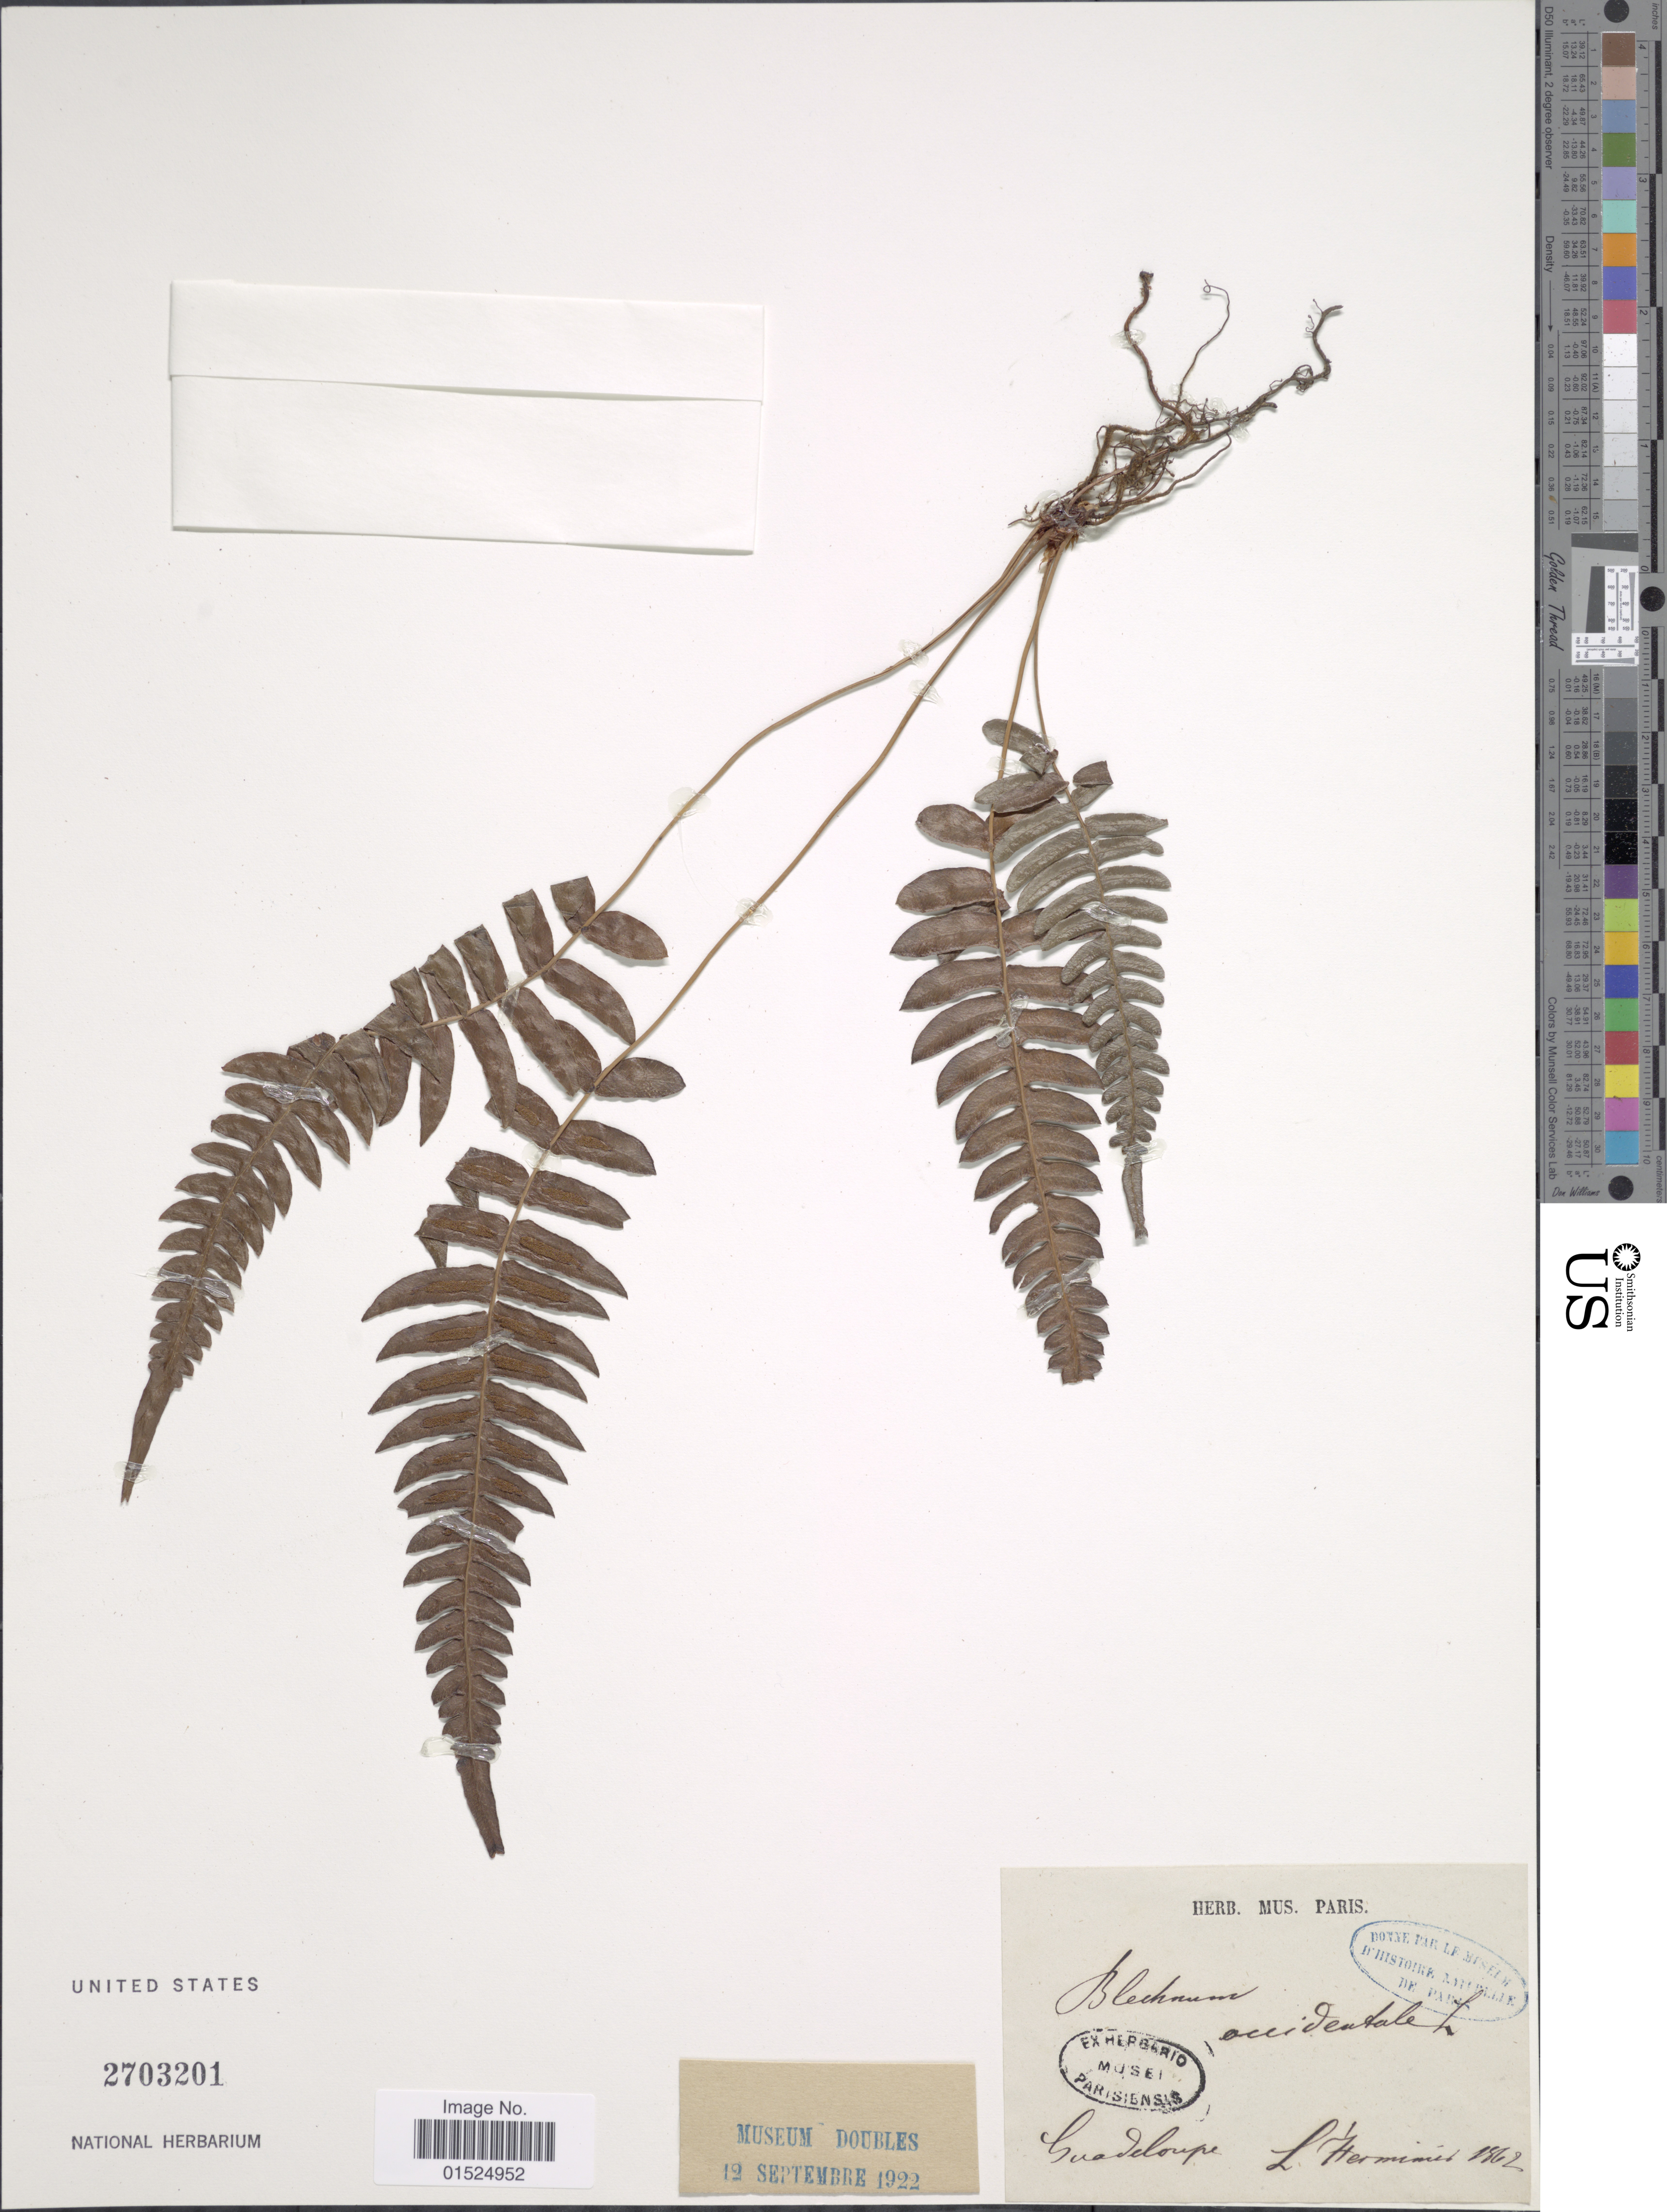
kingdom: Plantae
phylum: Tracheophyta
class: Polypodiopsida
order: Polypodiales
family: Blechnaceae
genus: Blechnum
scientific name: Blechnum occidentale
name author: L.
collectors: -. L'Herminier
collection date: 1862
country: Guadeloupe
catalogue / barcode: US 2703201